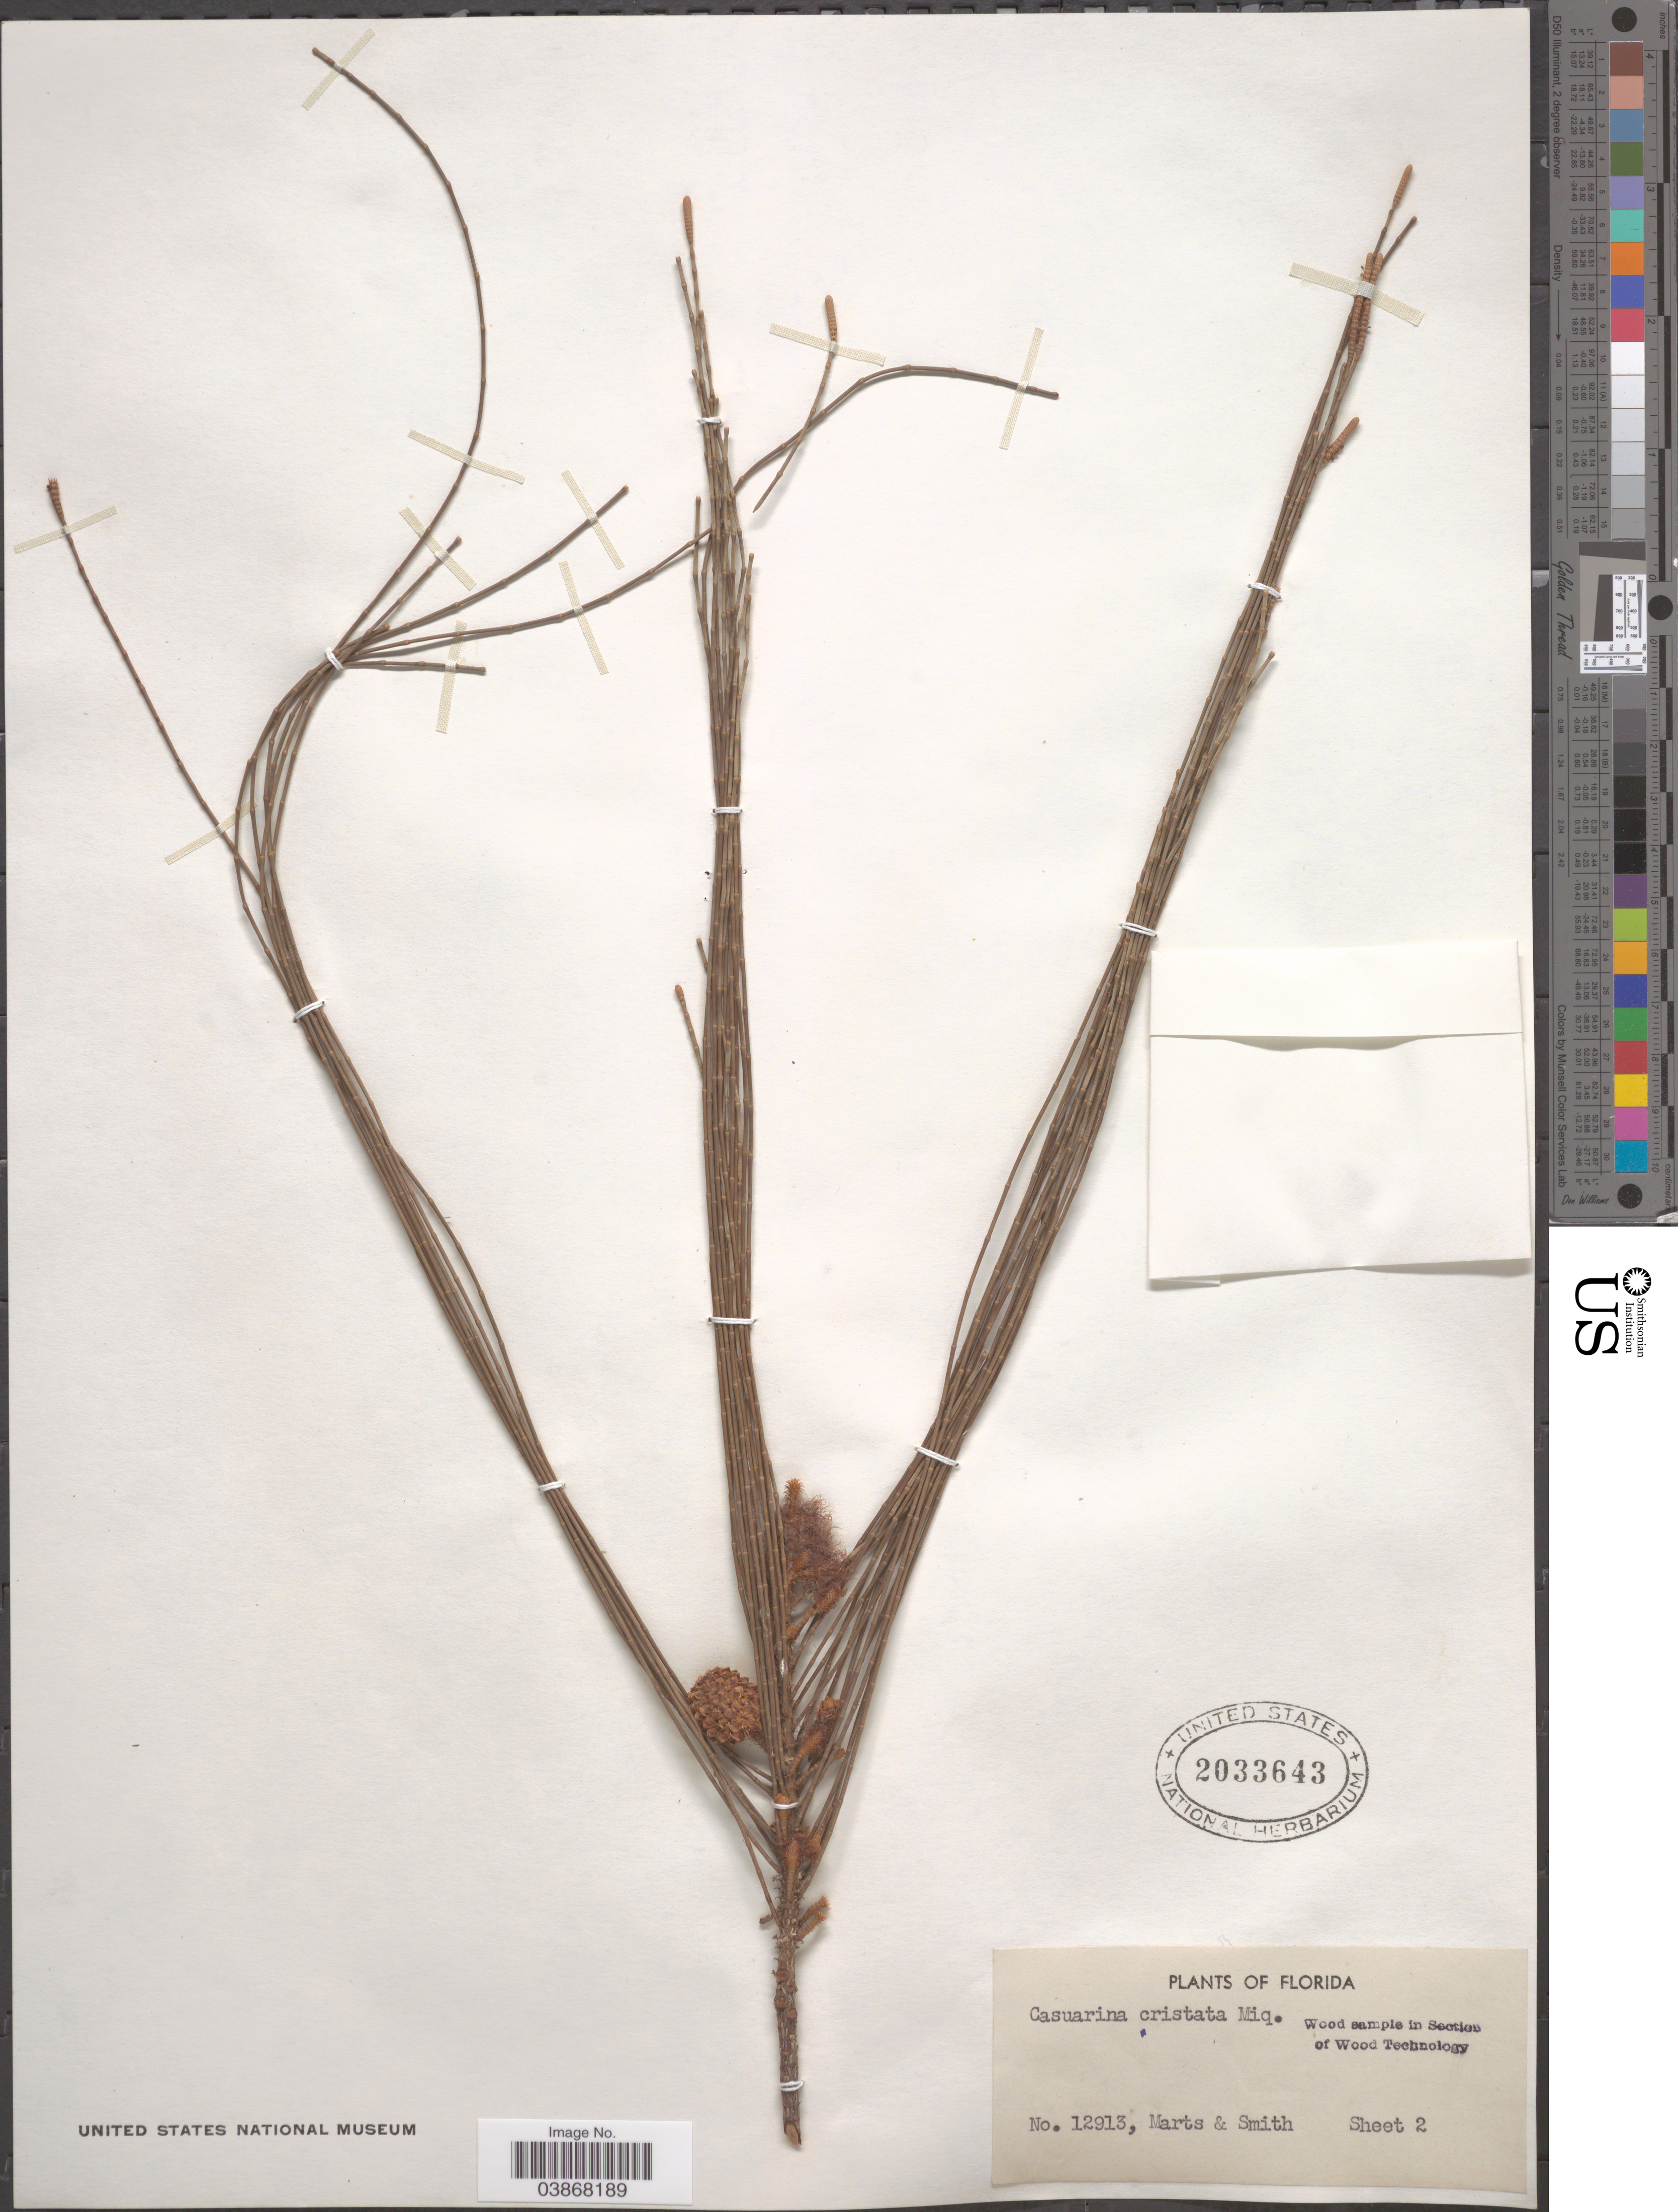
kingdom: Plantae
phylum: Tracheophyta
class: Magnoliopsida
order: Fagales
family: Casuarinaceae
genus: Casuarina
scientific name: Casuarina cristata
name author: Miq.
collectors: Marts & -- Smith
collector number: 12913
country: United States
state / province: Florida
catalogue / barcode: US 2033643